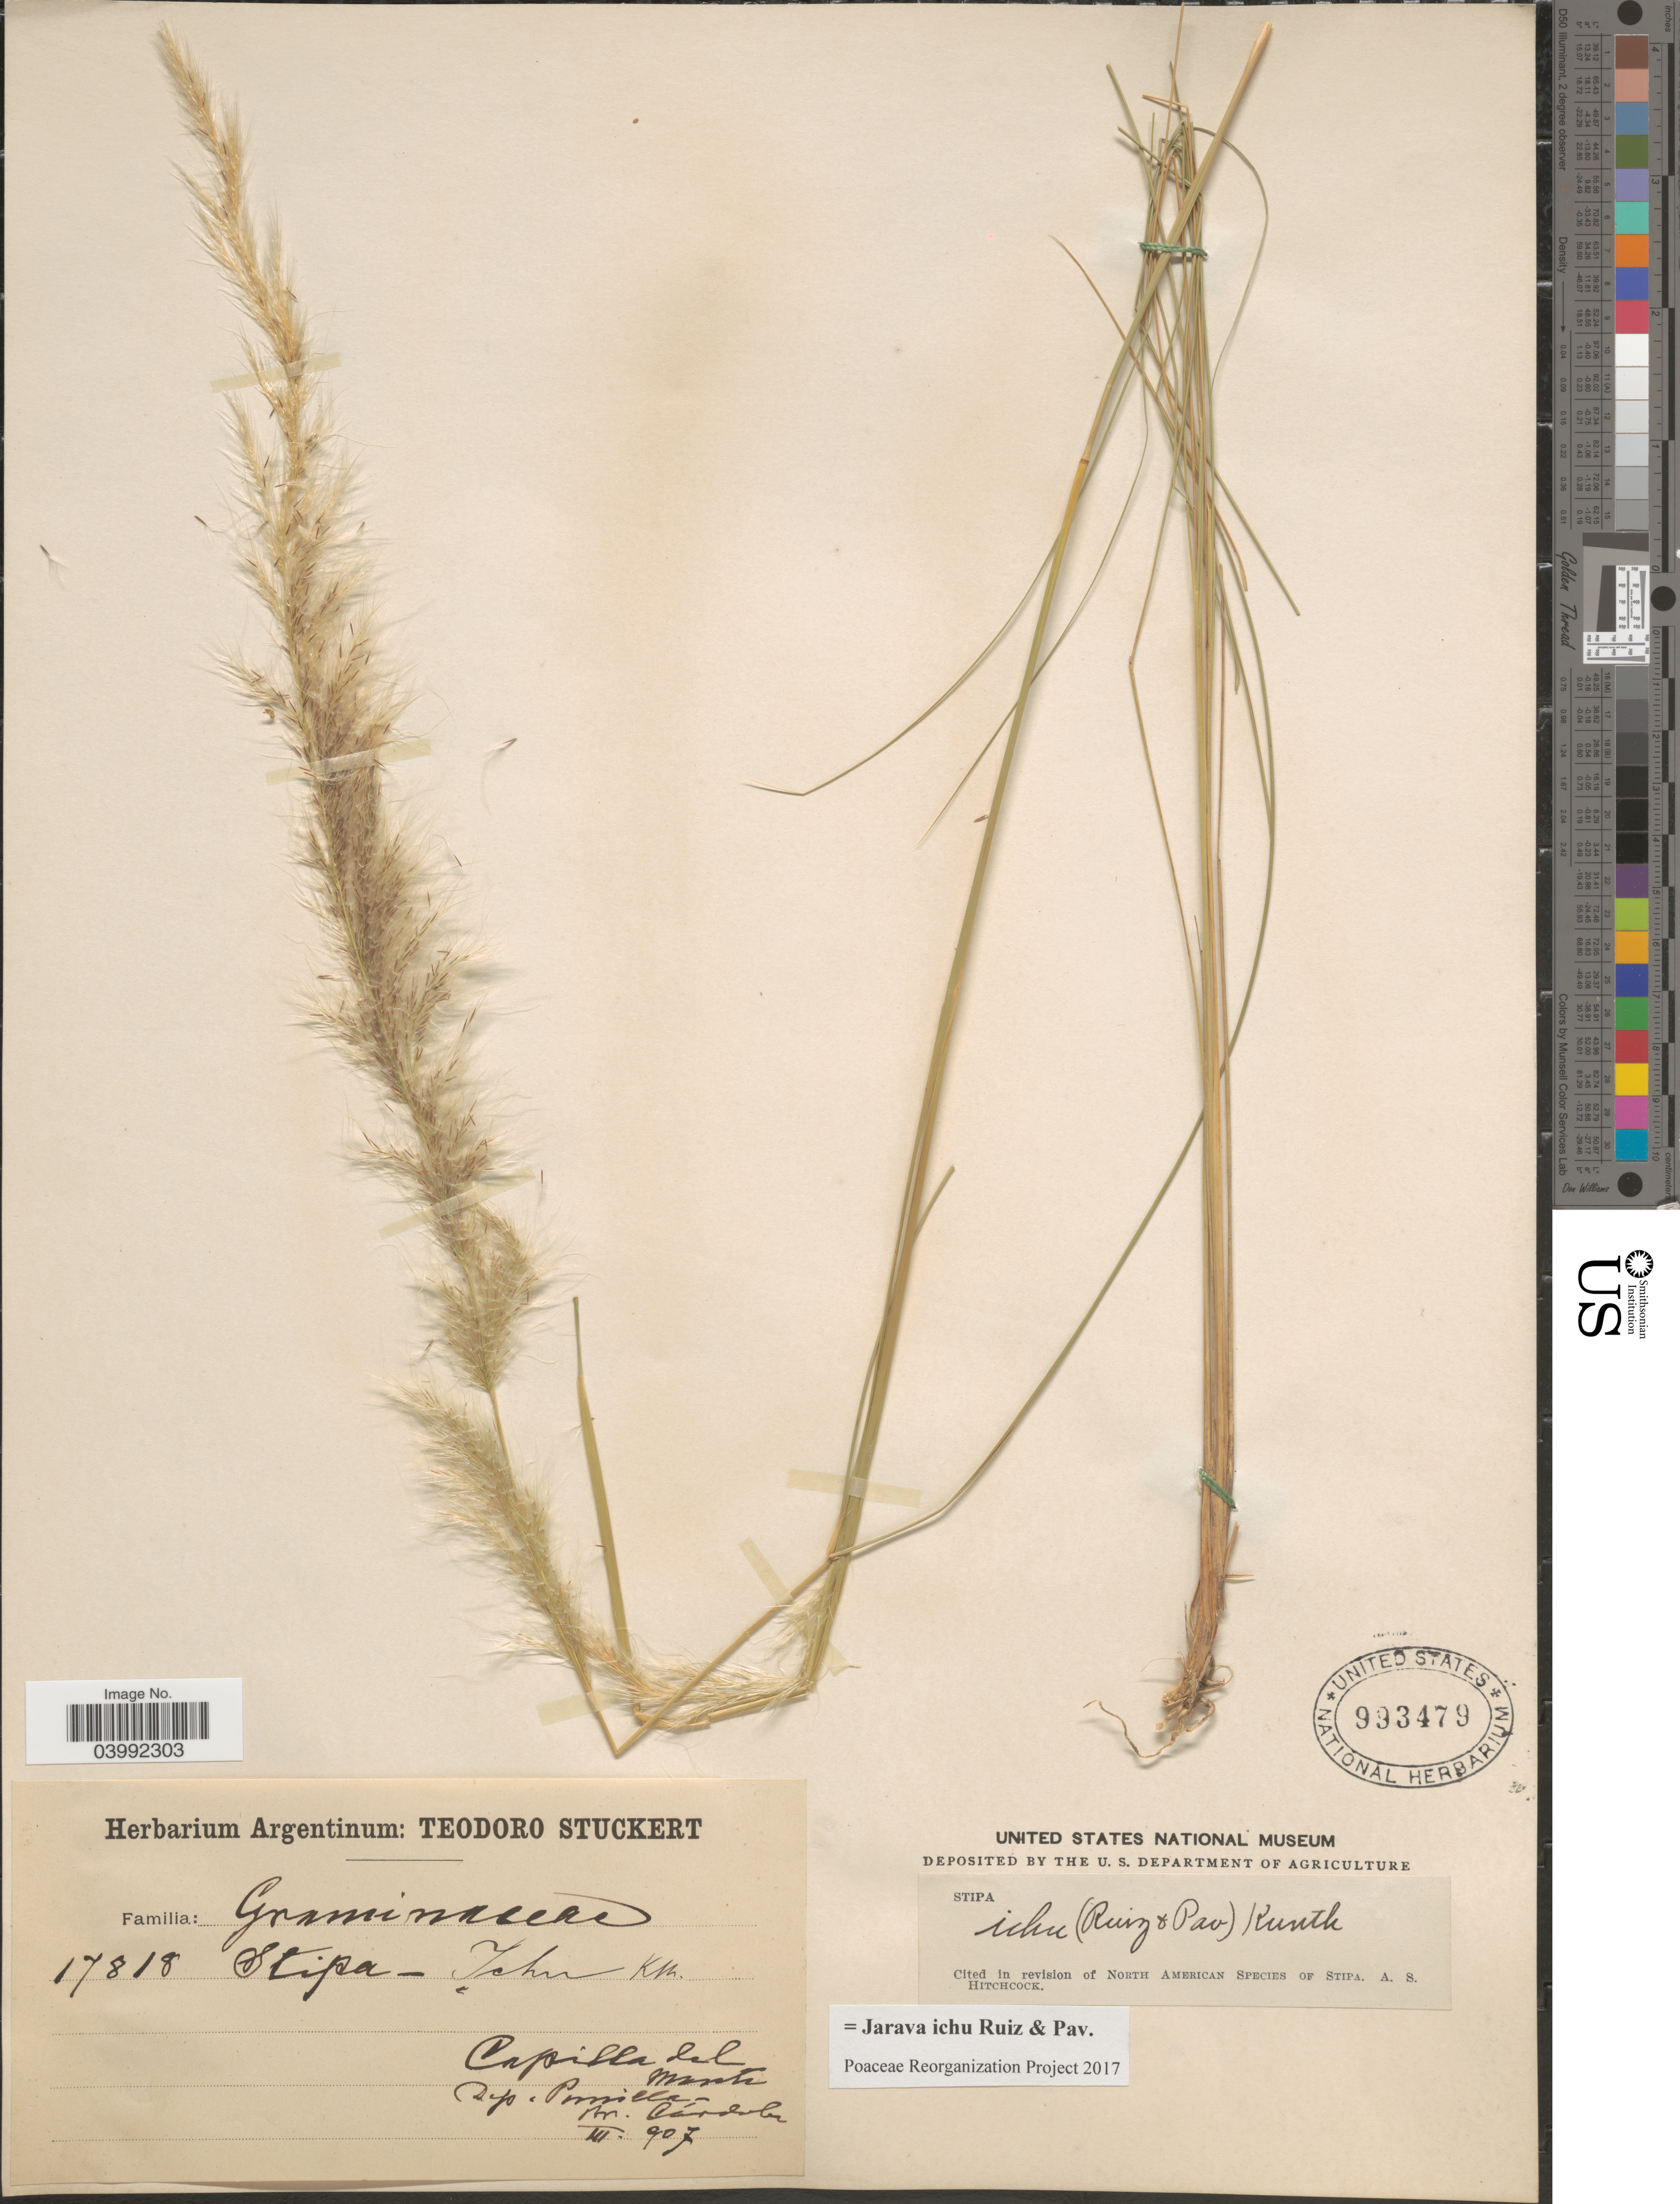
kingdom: Plantae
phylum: Tracheophyta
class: Liliopsida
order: Poales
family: Poaceae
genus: Jarava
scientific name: Jarava ichu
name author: Ruiz & Pav.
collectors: Ex herb. Teodoro Stuckert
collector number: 17818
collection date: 1907-03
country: Argentina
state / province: Cordoba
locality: Capilla del Monte. Dep. Punilla.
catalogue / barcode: US 993479